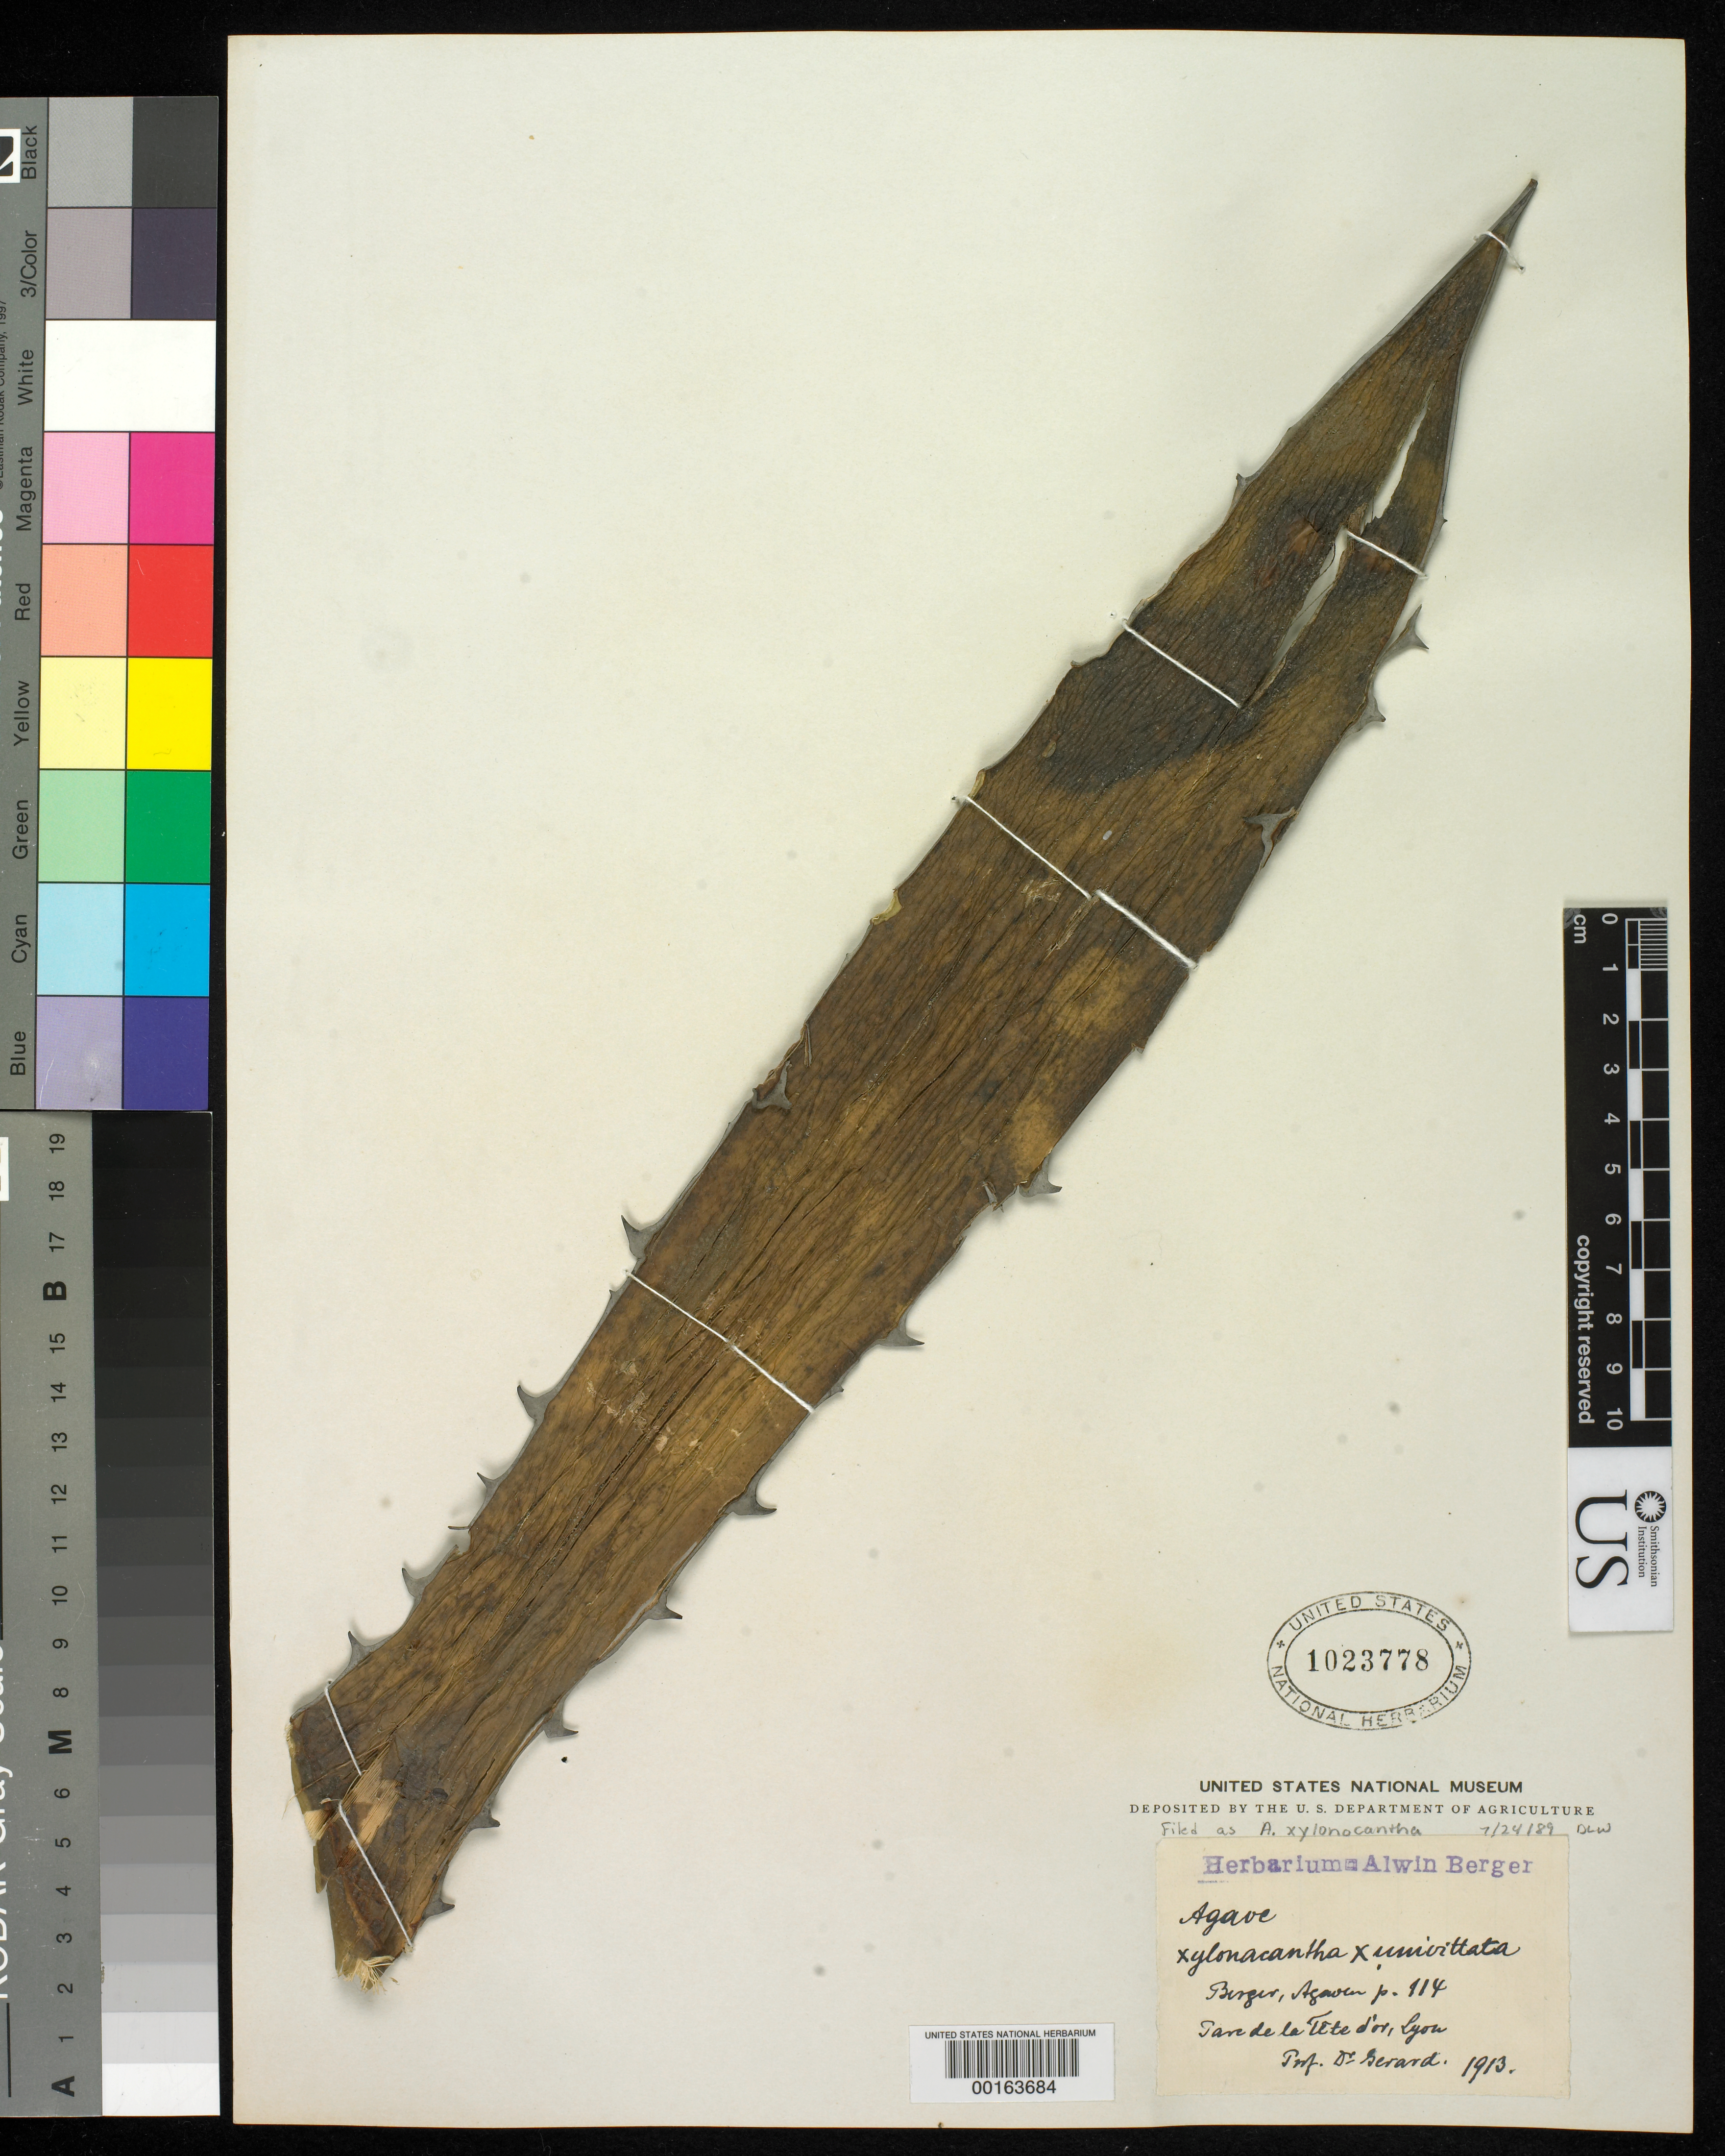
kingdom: Plantae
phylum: Tracheophyta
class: Liliopsida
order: Asparagales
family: Asparagaceae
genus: Agave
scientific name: Agave xylonacantha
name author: Salm-Dyck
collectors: -. Gerard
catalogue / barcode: US 1023778